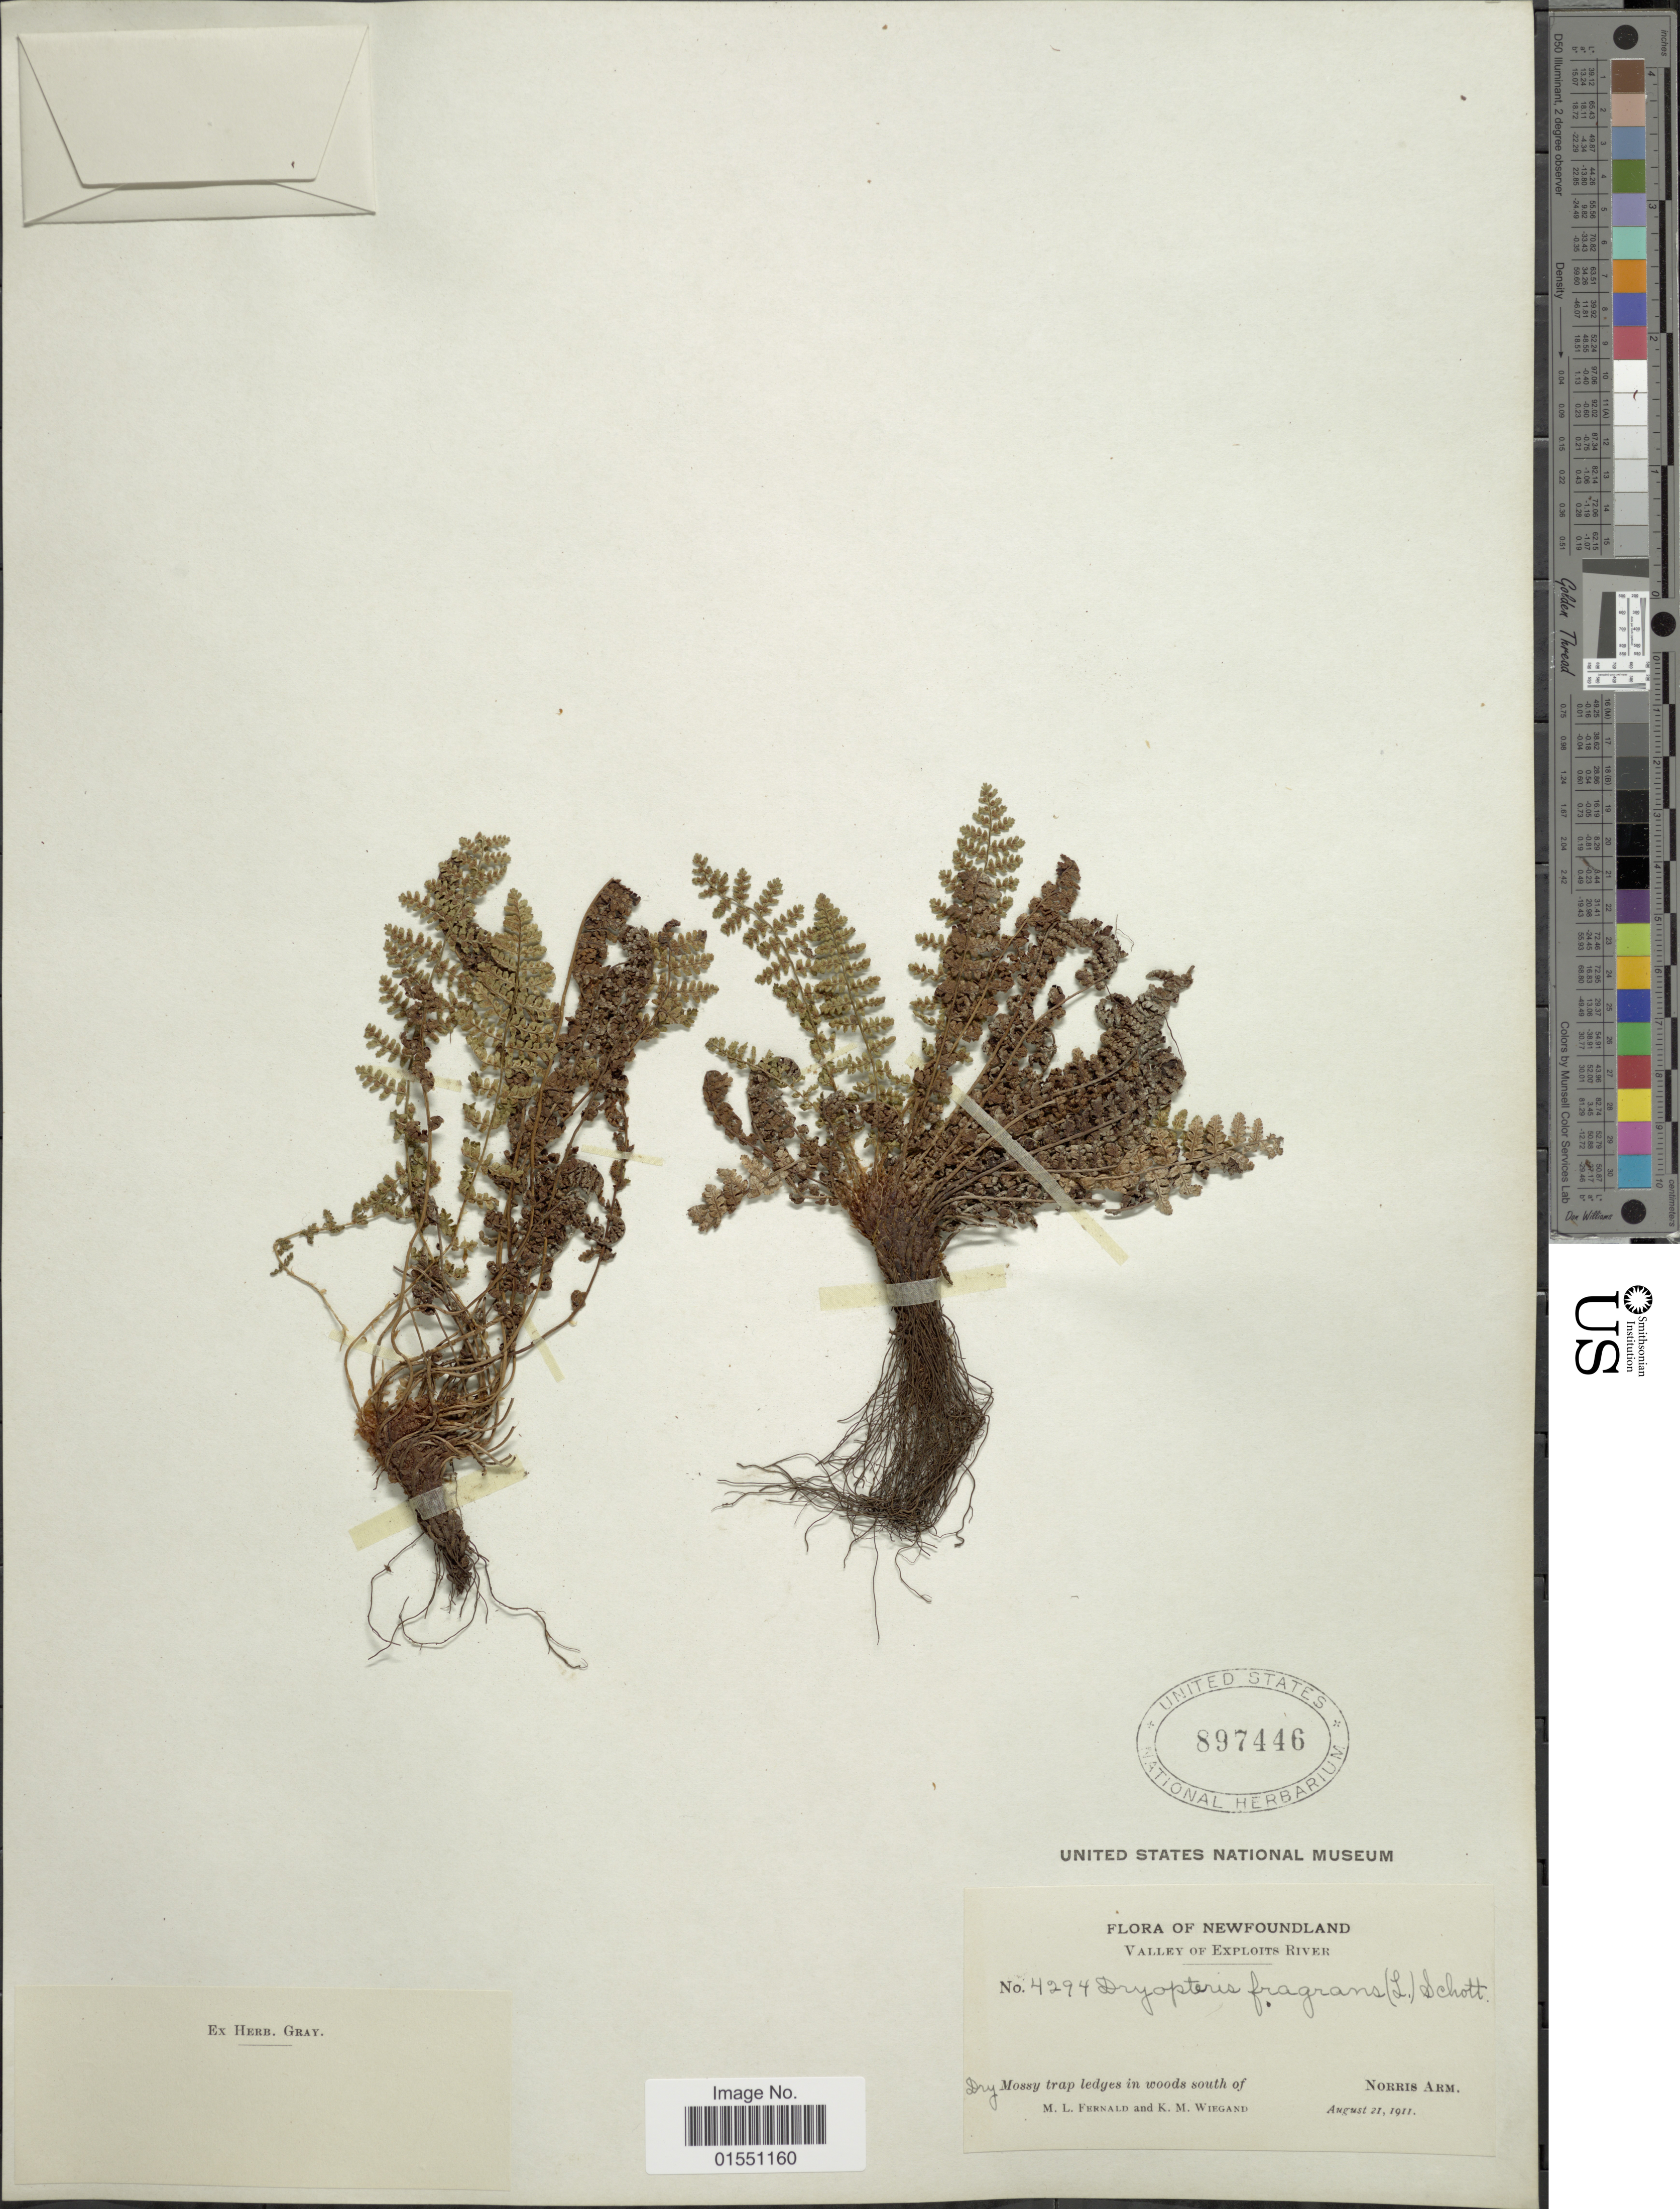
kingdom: Plantae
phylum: Tracheophyta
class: Polypodiopsida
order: Polypodiales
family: Dryopteridaceae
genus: Dryopteris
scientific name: Dryopteris fragrans var. hookeriana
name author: A. Prince ex Weath.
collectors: M. L. Fernald & K. M. Wiegand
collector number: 4294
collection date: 1911-08-21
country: Canada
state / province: Newfoundland and Labrador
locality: Valley of Exploits River. Dry mossy trap ledges in woods south of Norris Arm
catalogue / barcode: US 897446